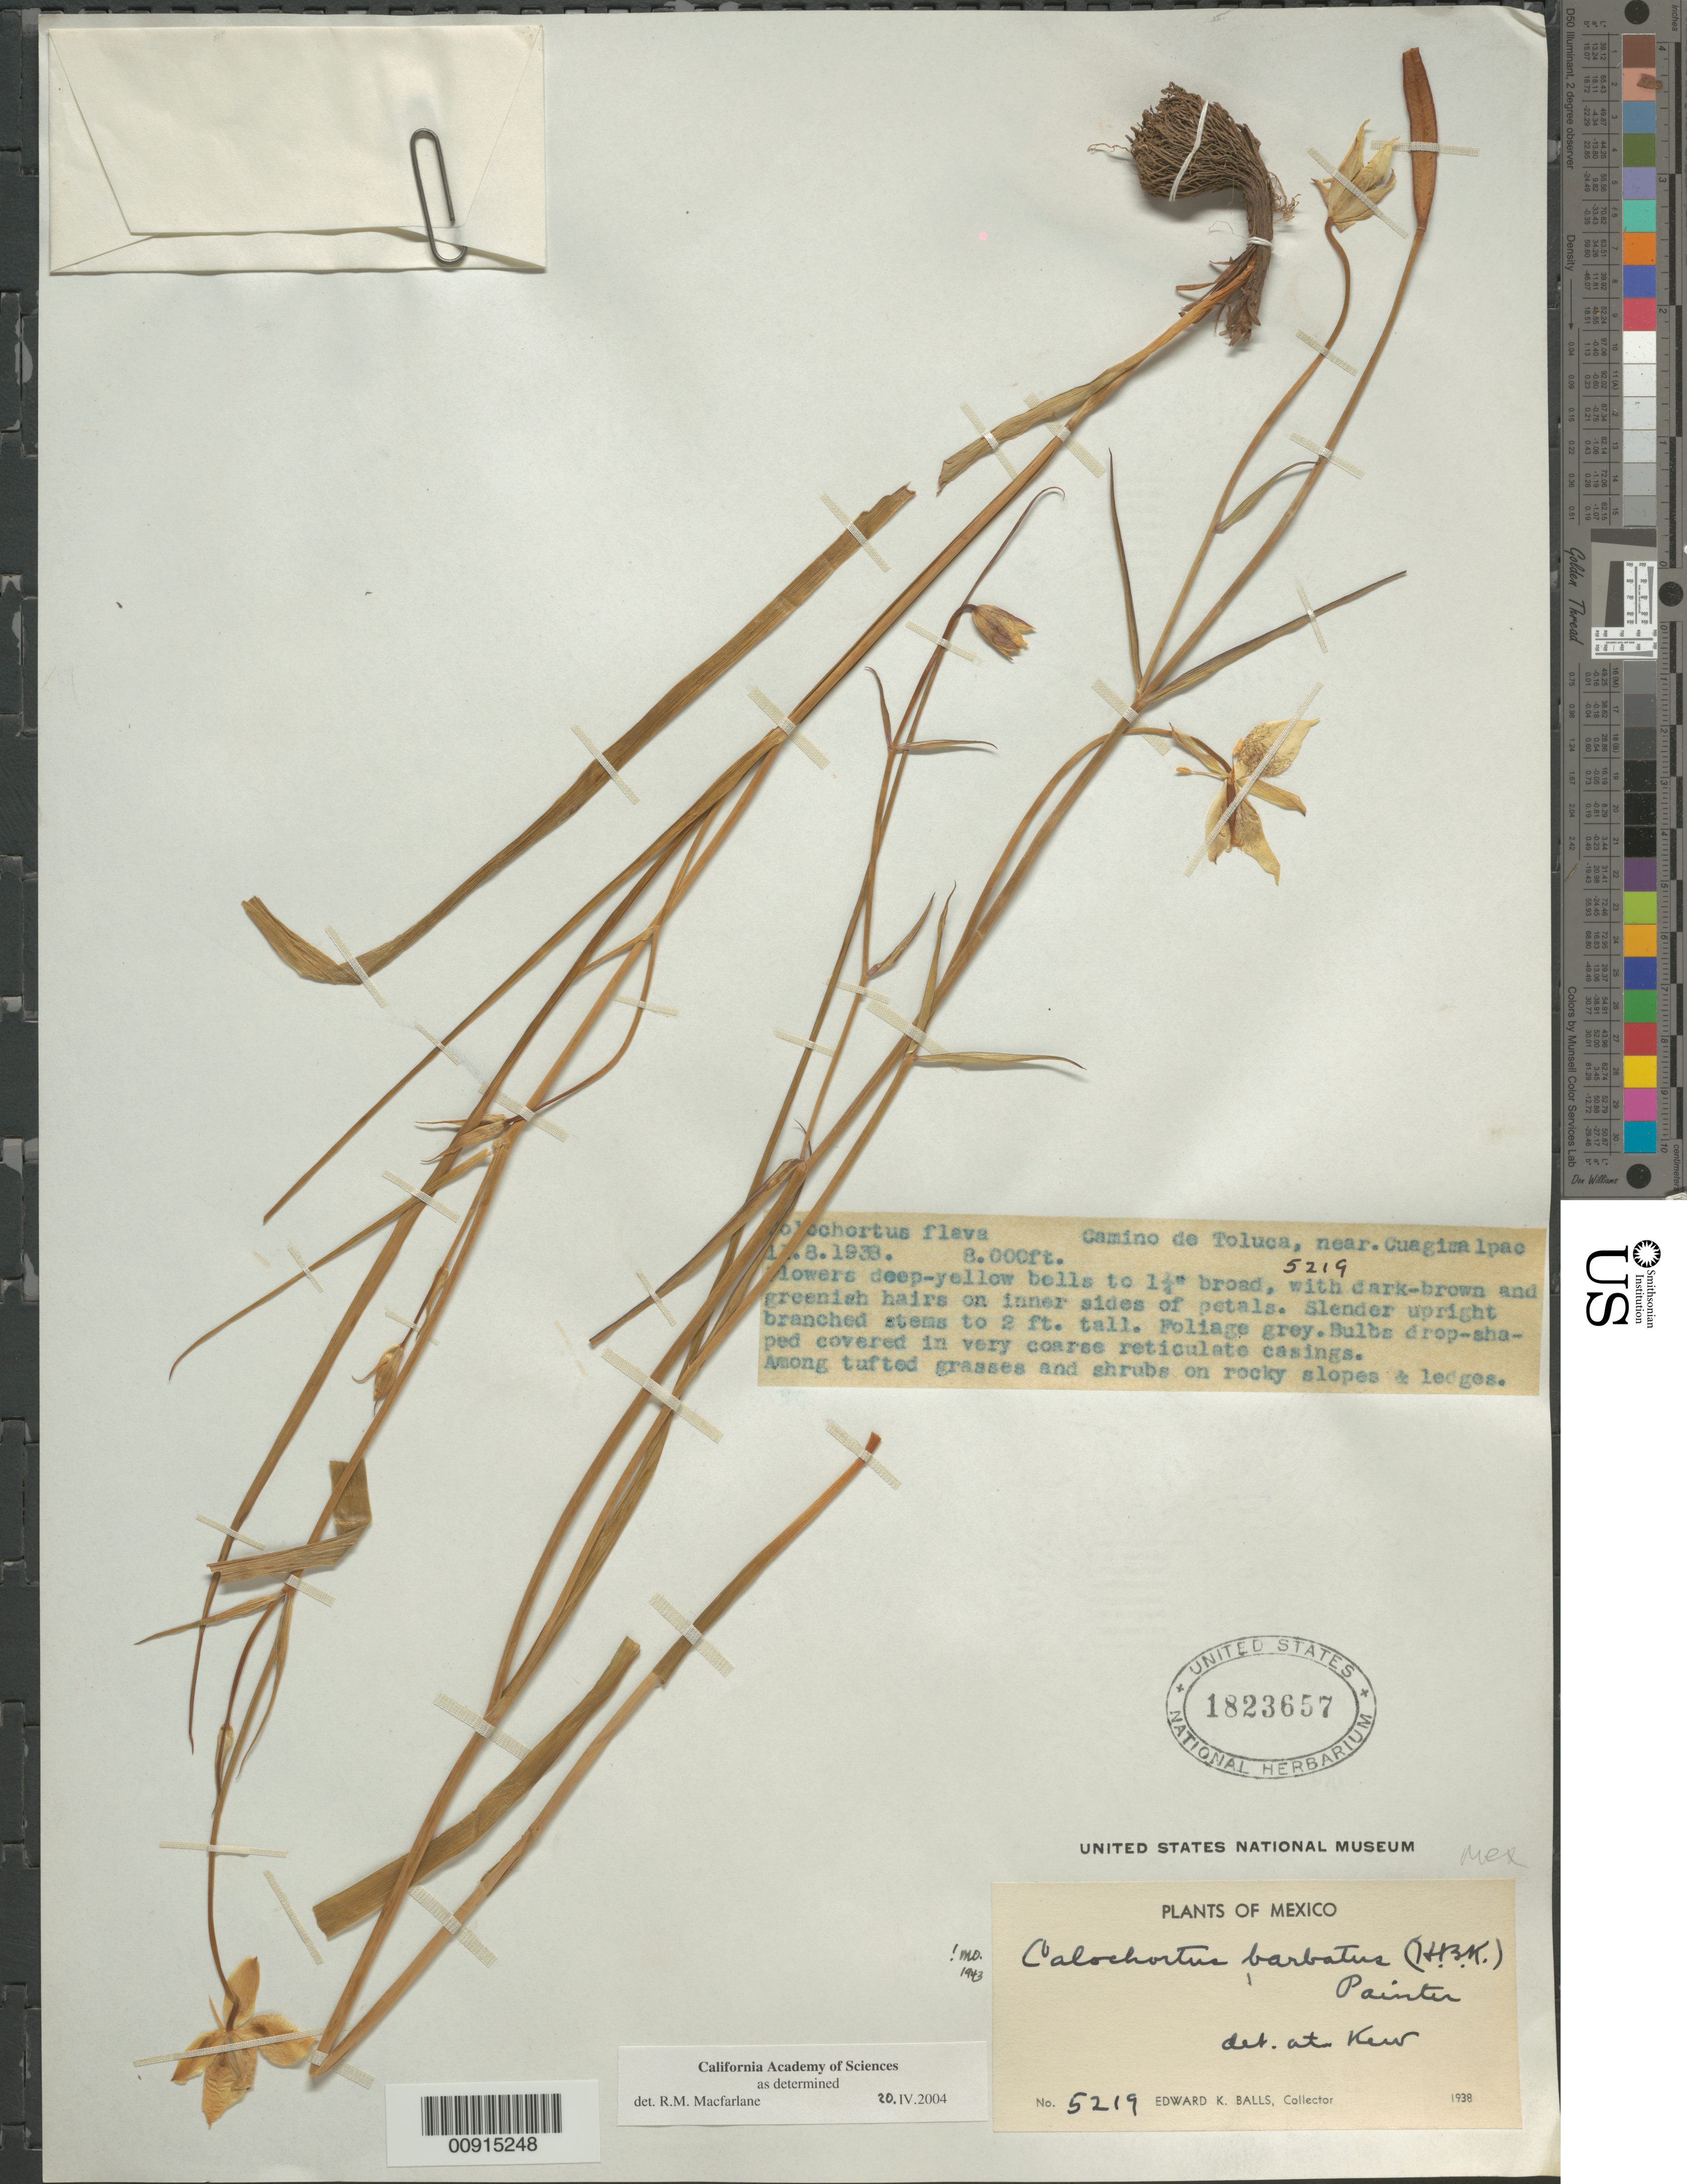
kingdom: Plantae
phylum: Tracheophyta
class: Liliopsida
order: Liliales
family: Liliaceae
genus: Calochortus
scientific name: Calochortus barbatus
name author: (Kunth) J.H. Painter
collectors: E. K. Balls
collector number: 5219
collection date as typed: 08 Nov 1938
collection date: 1938-11-08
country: Mexico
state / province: México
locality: Camino de Toluca, near Cuagimalpac [sic].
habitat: Among tufted grasses and shrubs on rocky slopes & ledges.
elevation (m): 2438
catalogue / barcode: US 1823657